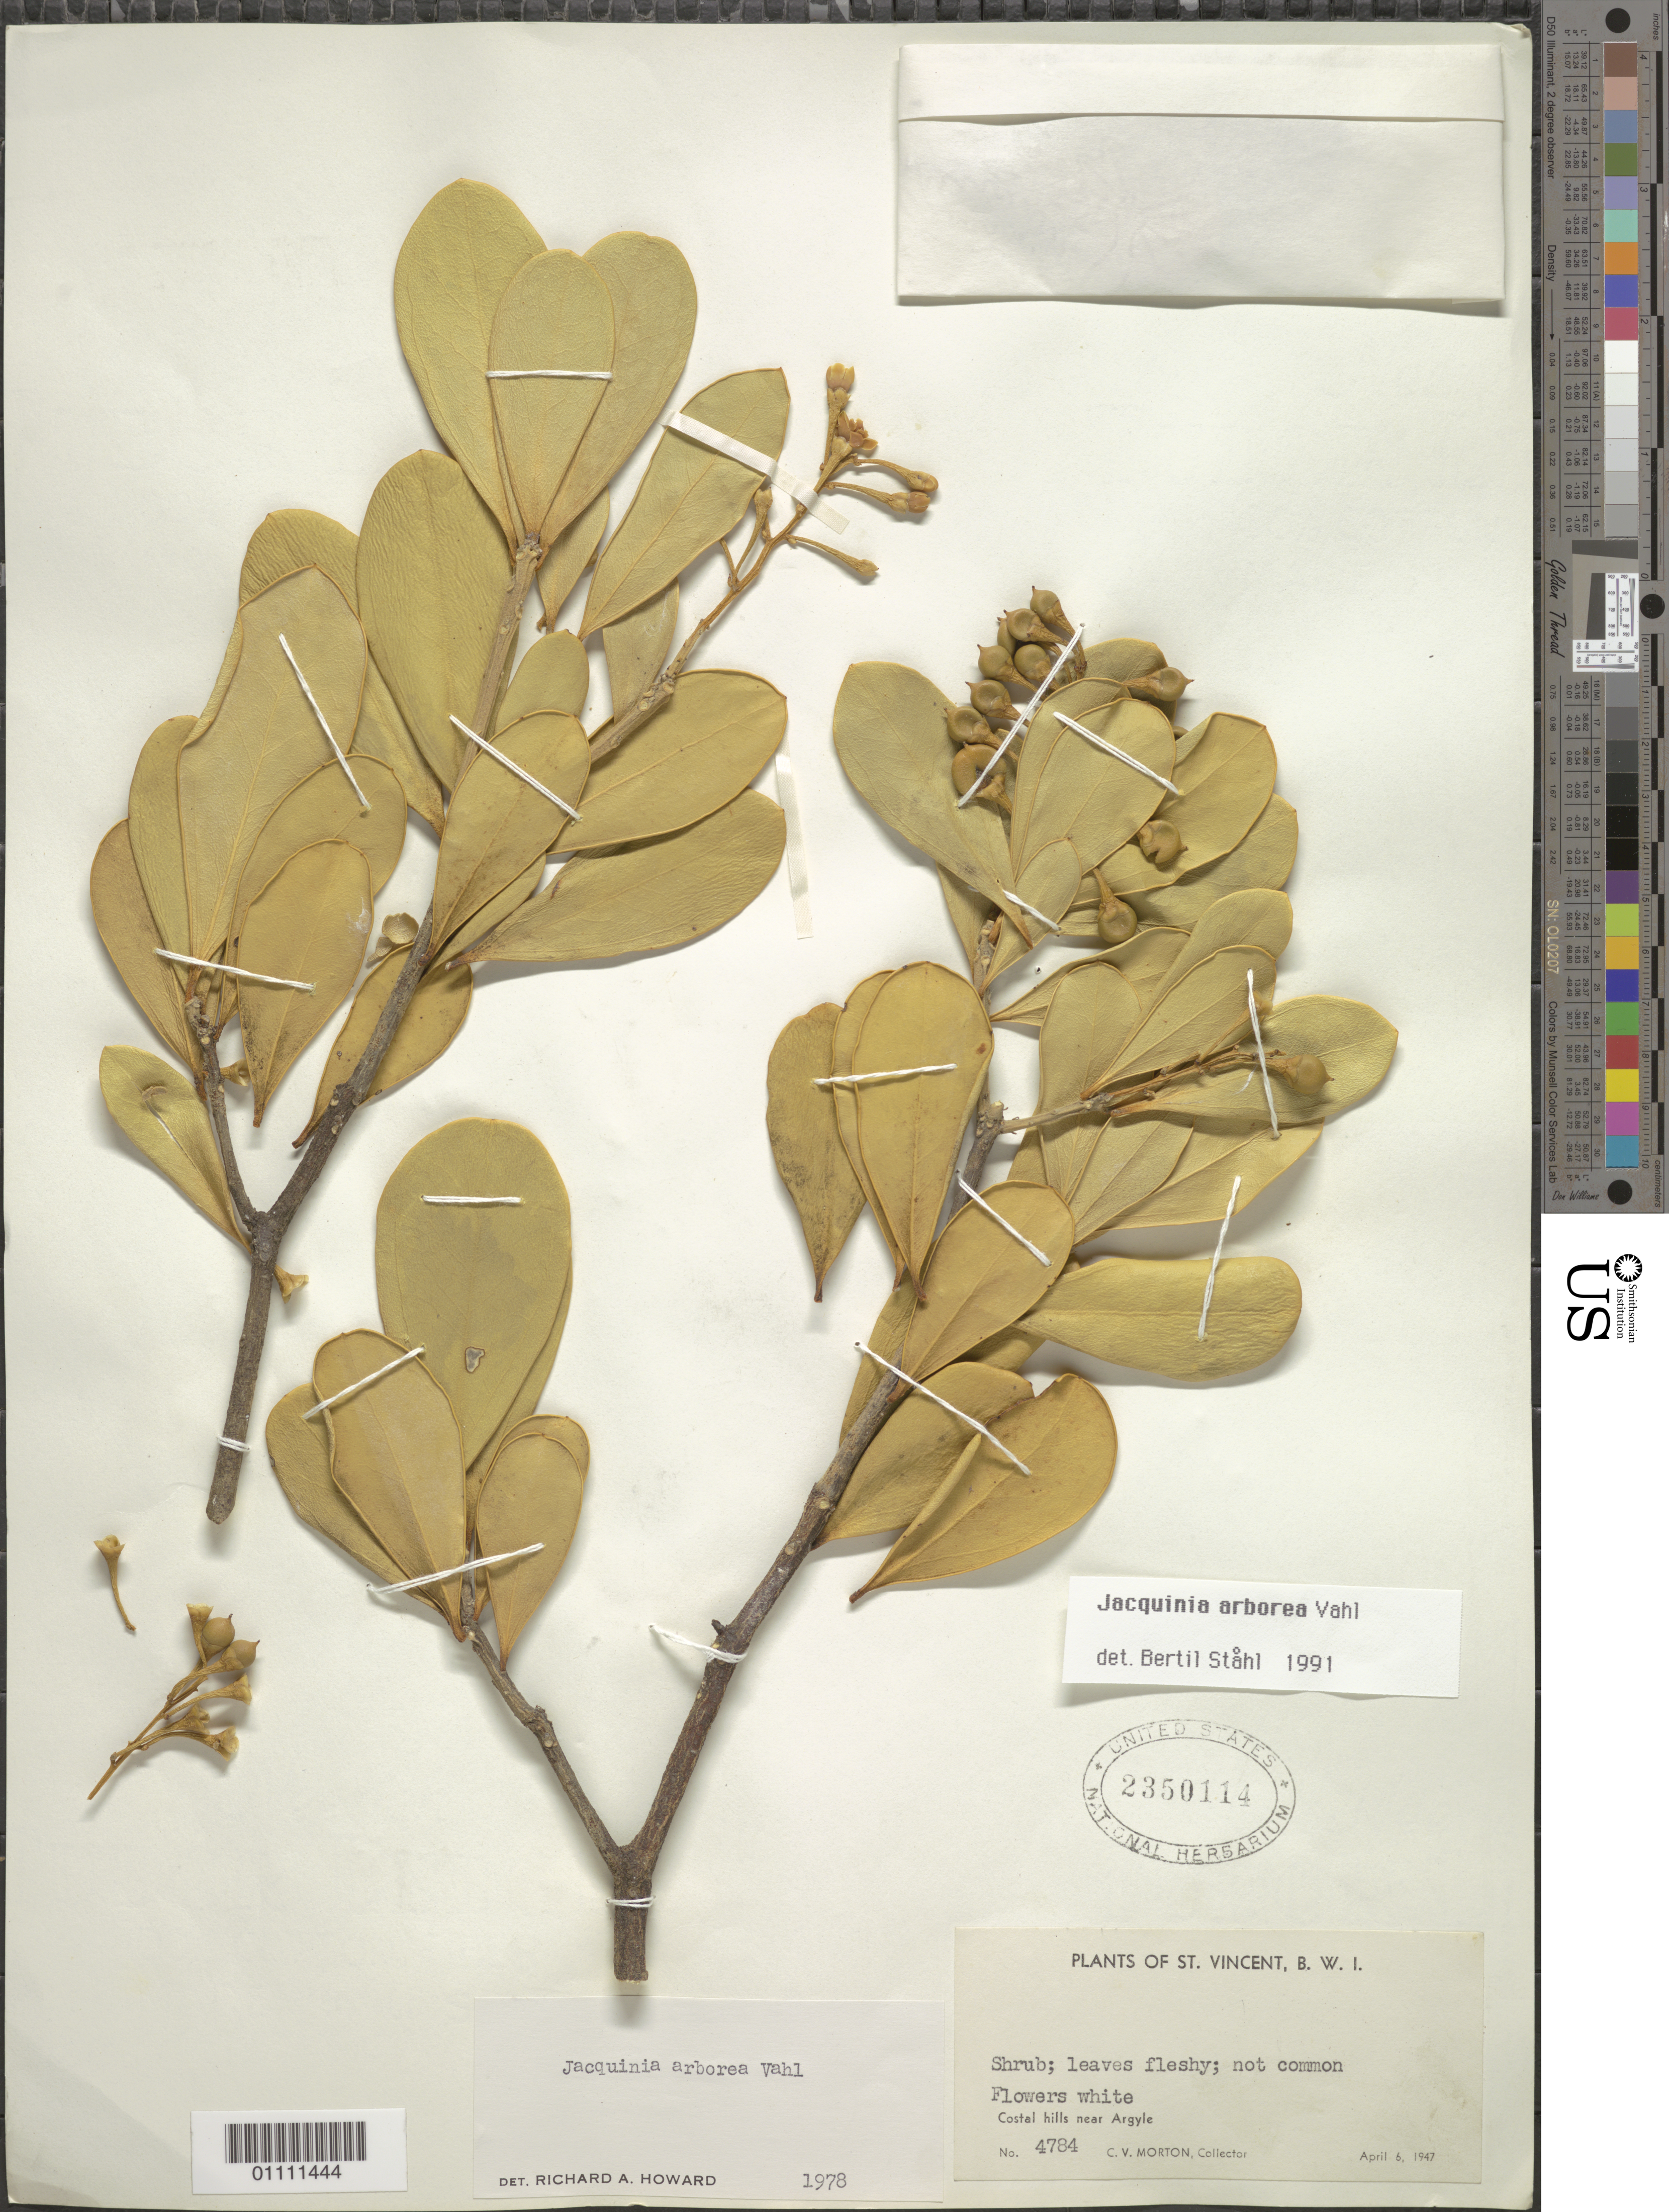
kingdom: Plantae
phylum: Tracheophyta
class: Magnoliopsida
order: Ericales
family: Primulaceae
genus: Jacquinia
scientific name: Jacquinia arborea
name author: Vahl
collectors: C. V. Morton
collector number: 4784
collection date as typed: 06 Apr 1947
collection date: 1947-04-06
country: St. Vincent - Grenadines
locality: Coastal hills near Argyle.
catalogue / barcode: US 2350114